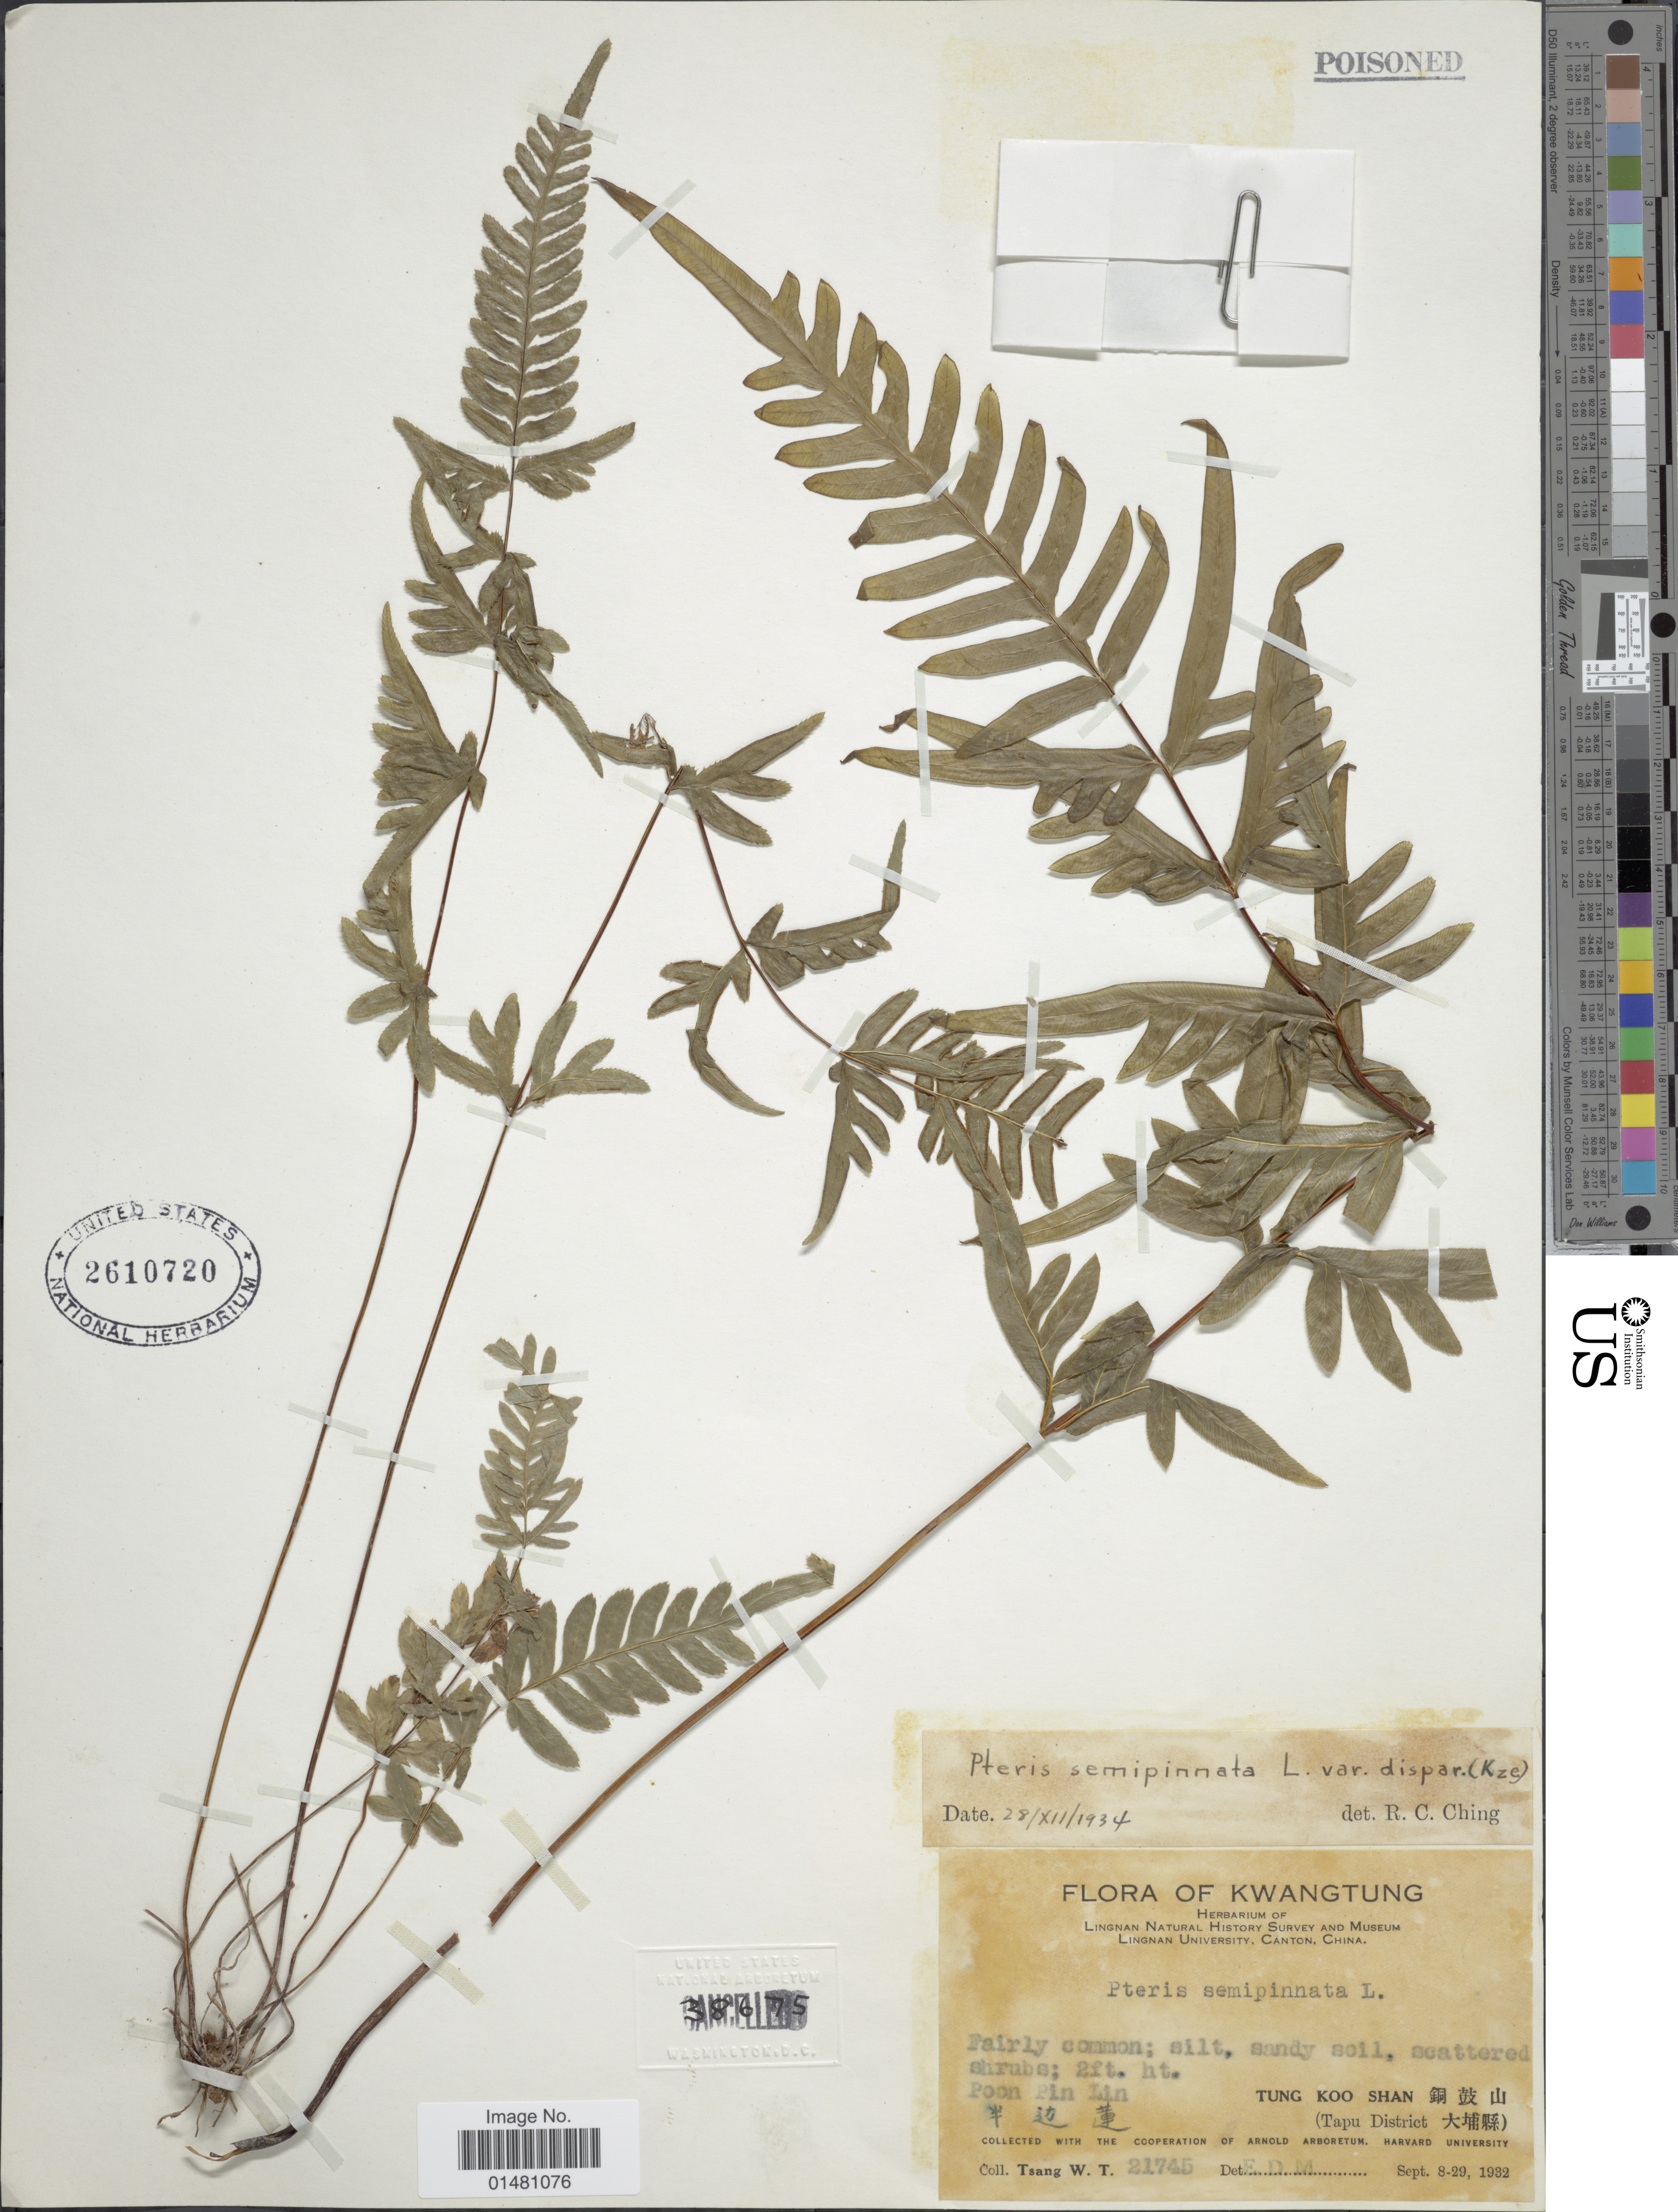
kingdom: Plantae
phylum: Tracheophyta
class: Polypodiopsida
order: Polypodiales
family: Pteridaceae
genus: Pteris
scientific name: Pteris semipinnata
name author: L.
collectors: W. T. Tsang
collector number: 21745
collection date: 1932-09-08/1932-09-29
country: China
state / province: Guangdong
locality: Kwangtung, Poon Pin Lin X, Tung Koo Shan X, (Tapu District X)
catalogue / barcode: US 2610720